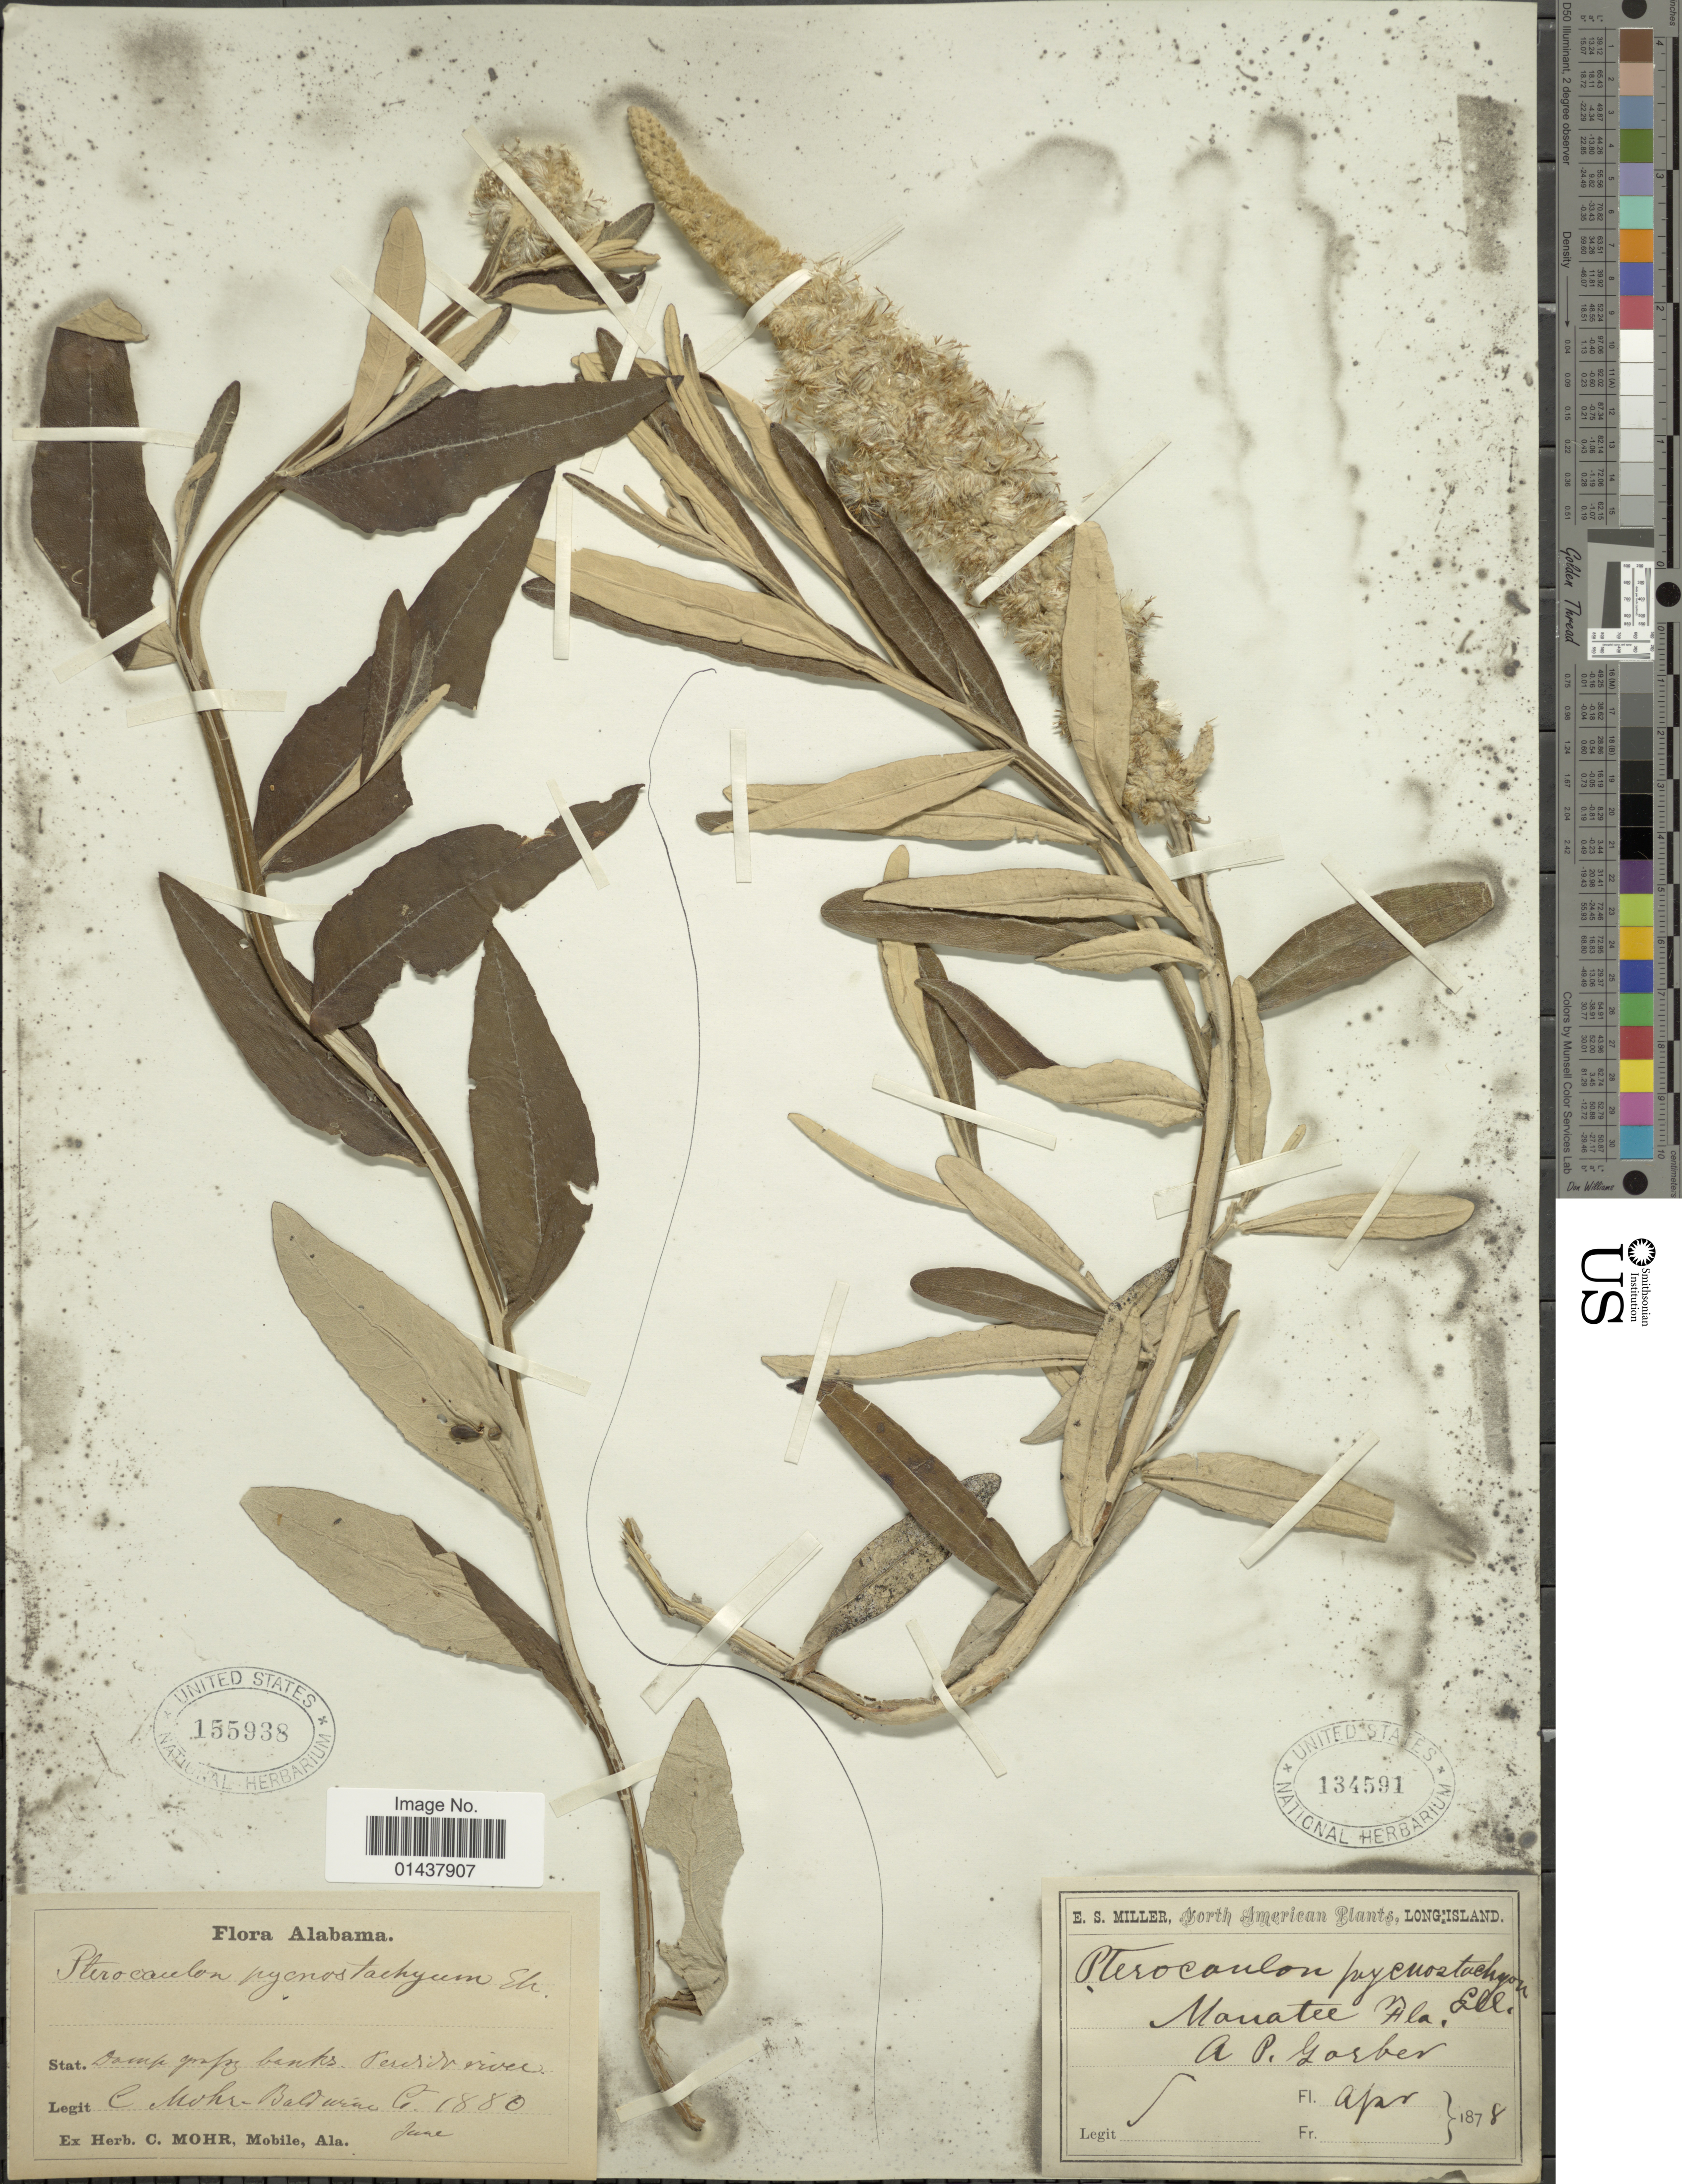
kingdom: Plantae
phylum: Tracheophyta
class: Magnoliopsida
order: Asterales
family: Asteraceae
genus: Pterocaulon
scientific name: Pterocaulon undulatum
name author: C. Mohr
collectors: Mohr, C. T. (herbarium)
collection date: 1880-06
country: United States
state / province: Alabama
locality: Baldwin Co.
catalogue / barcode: US 155938